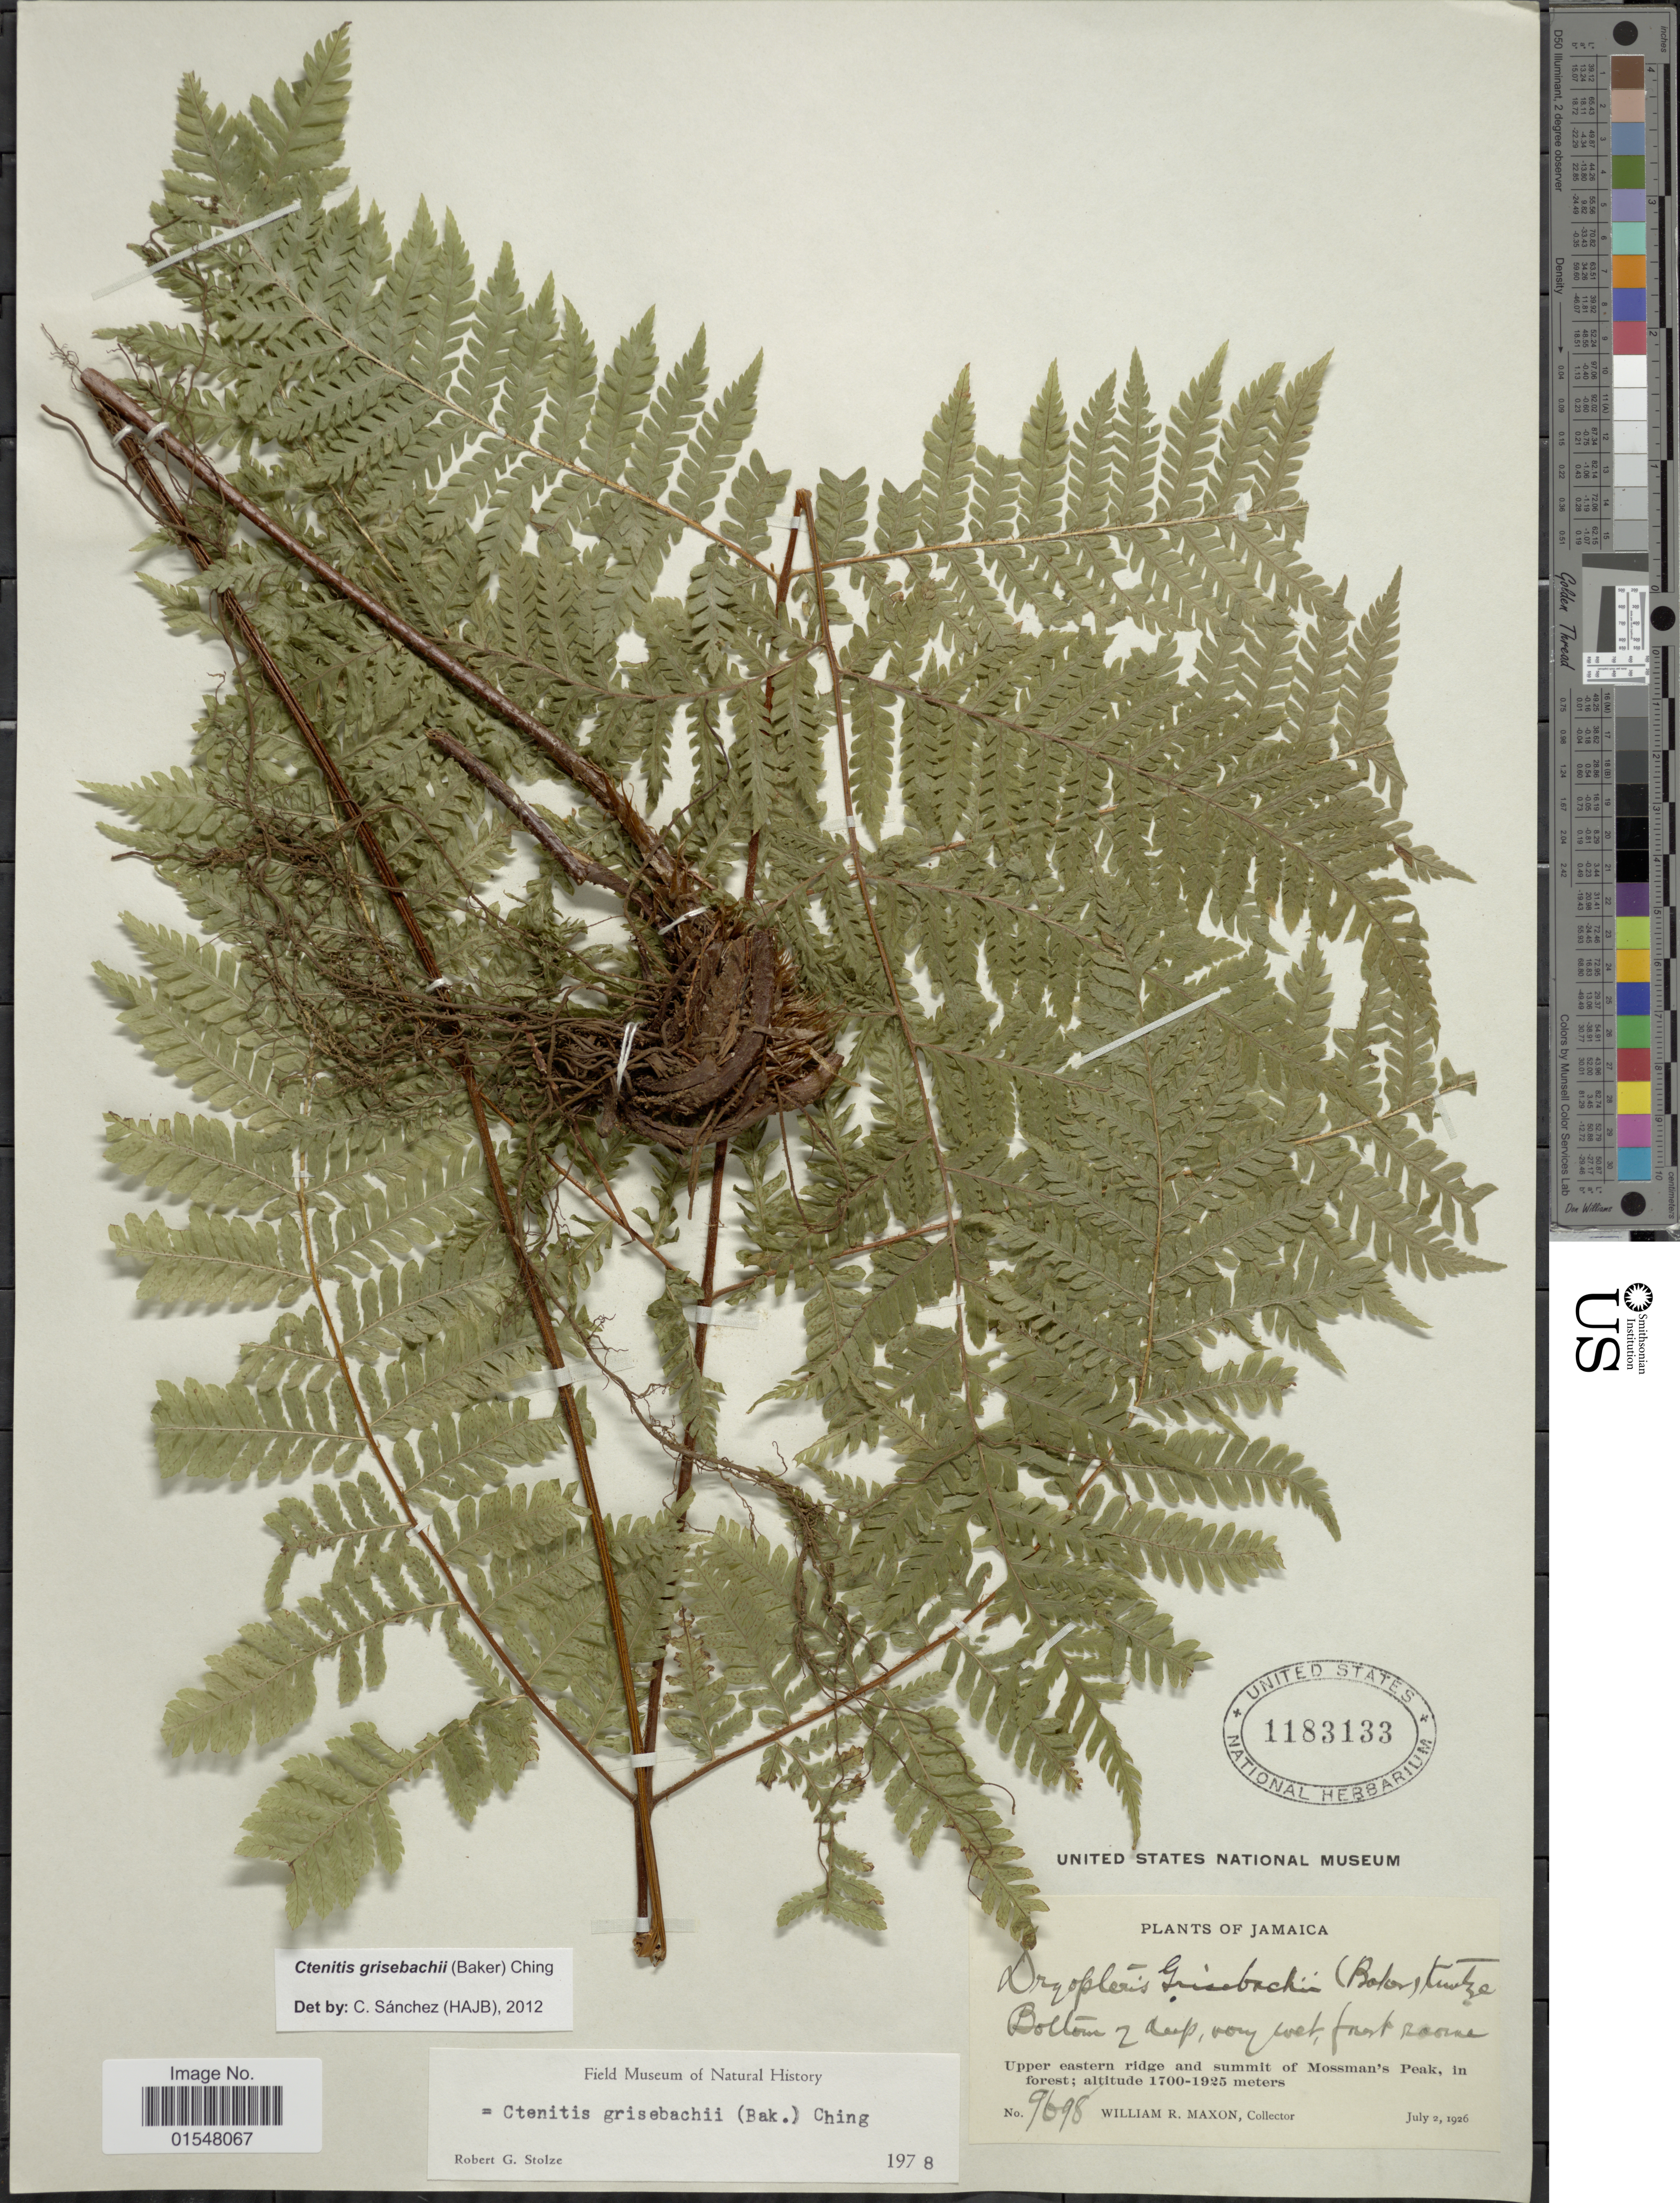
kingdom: Plantae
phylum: Tracheophyta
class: Polypodiopsida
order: Polypodiales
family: Dryopteridaceae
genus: Ctenitis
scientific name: Ctenitis grisebachii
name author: (Baker) Ching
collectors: W. R. Maxon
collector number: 9698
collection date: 1926-07-02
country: Jamaica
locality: Upper eastern ridge and summit of Mossman's Peak, in forest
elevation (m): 1700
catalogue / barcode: US 1183133